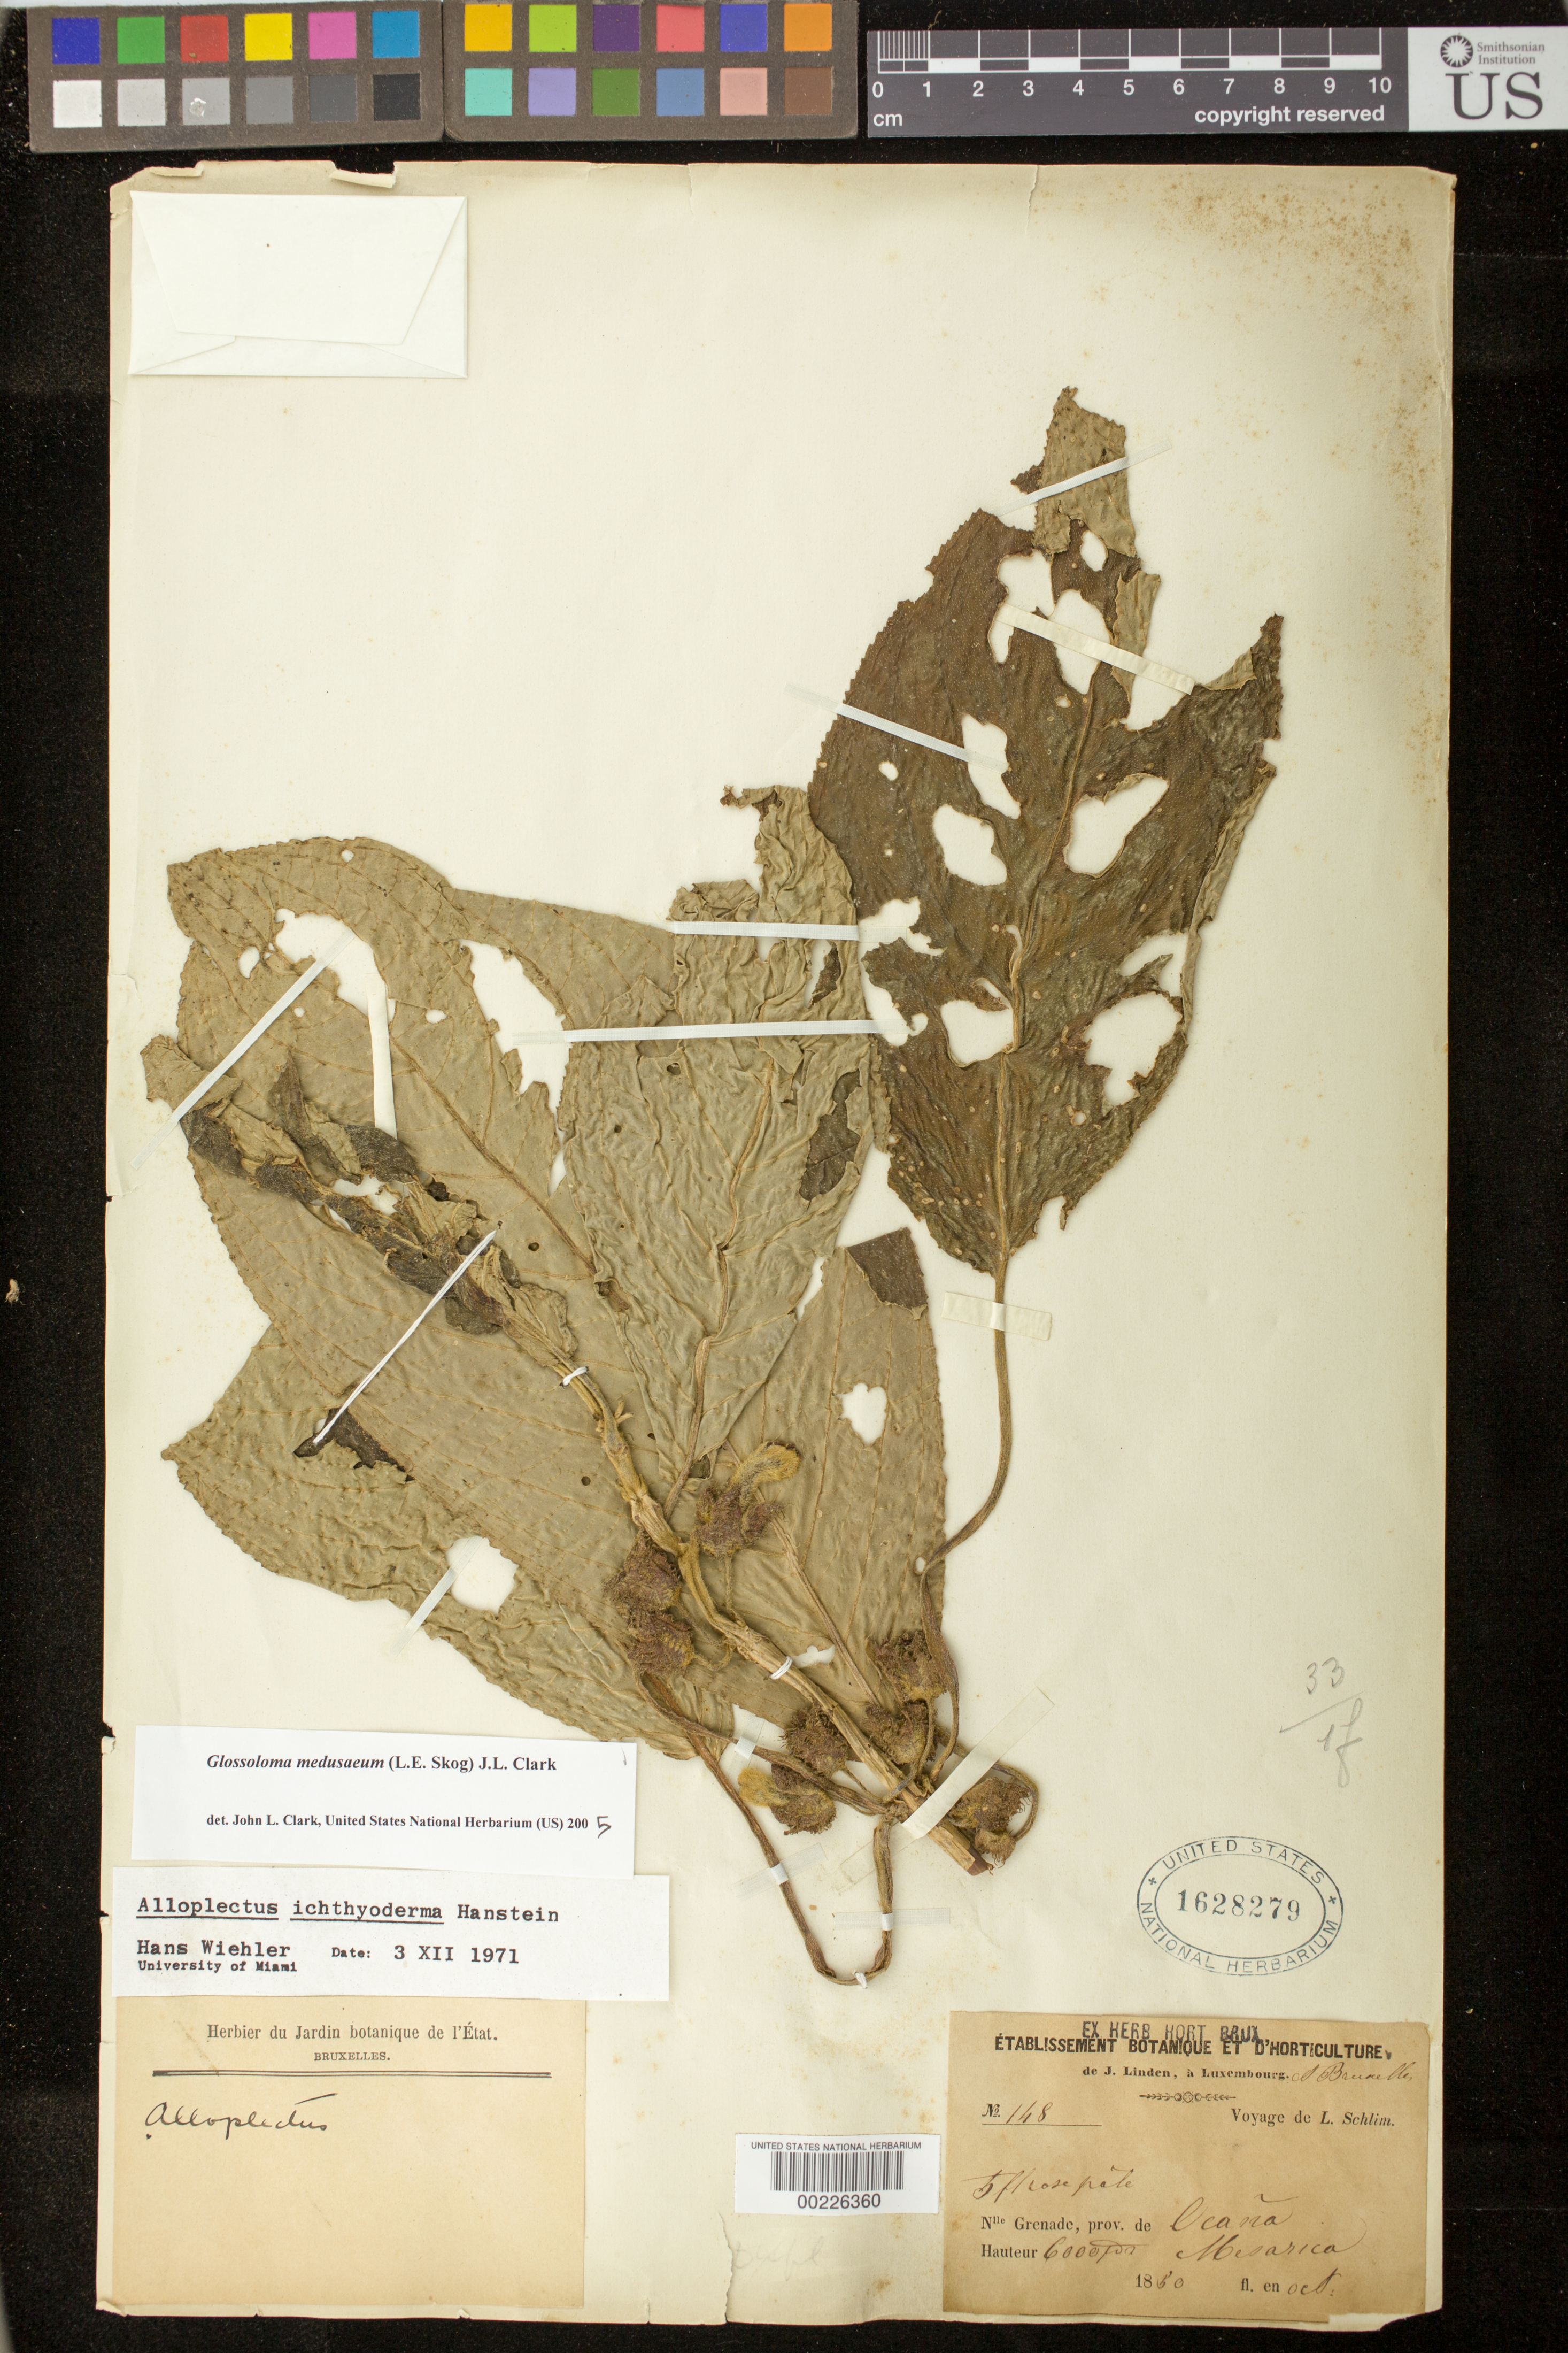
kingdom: Plantae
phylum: Tracheophyta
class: Magnoliopsida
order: Lamiales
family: Gesneriaceae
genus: Glossoloma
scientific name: Glossoloma medusaeum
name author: (L.E. Skog) J.L. Clark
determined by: Clark, J. L., (SEL), The Marie Selby Botanical Garden (UNITED STATES)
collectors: L. Schlim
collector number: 148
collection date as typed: Oct 1850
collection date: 1850-10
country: Colombia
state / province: Norte de Santander (?)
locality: Nlle. Grenade, prov. de Ocaña, Mesarica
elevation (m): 1829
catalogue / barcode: US 1628279